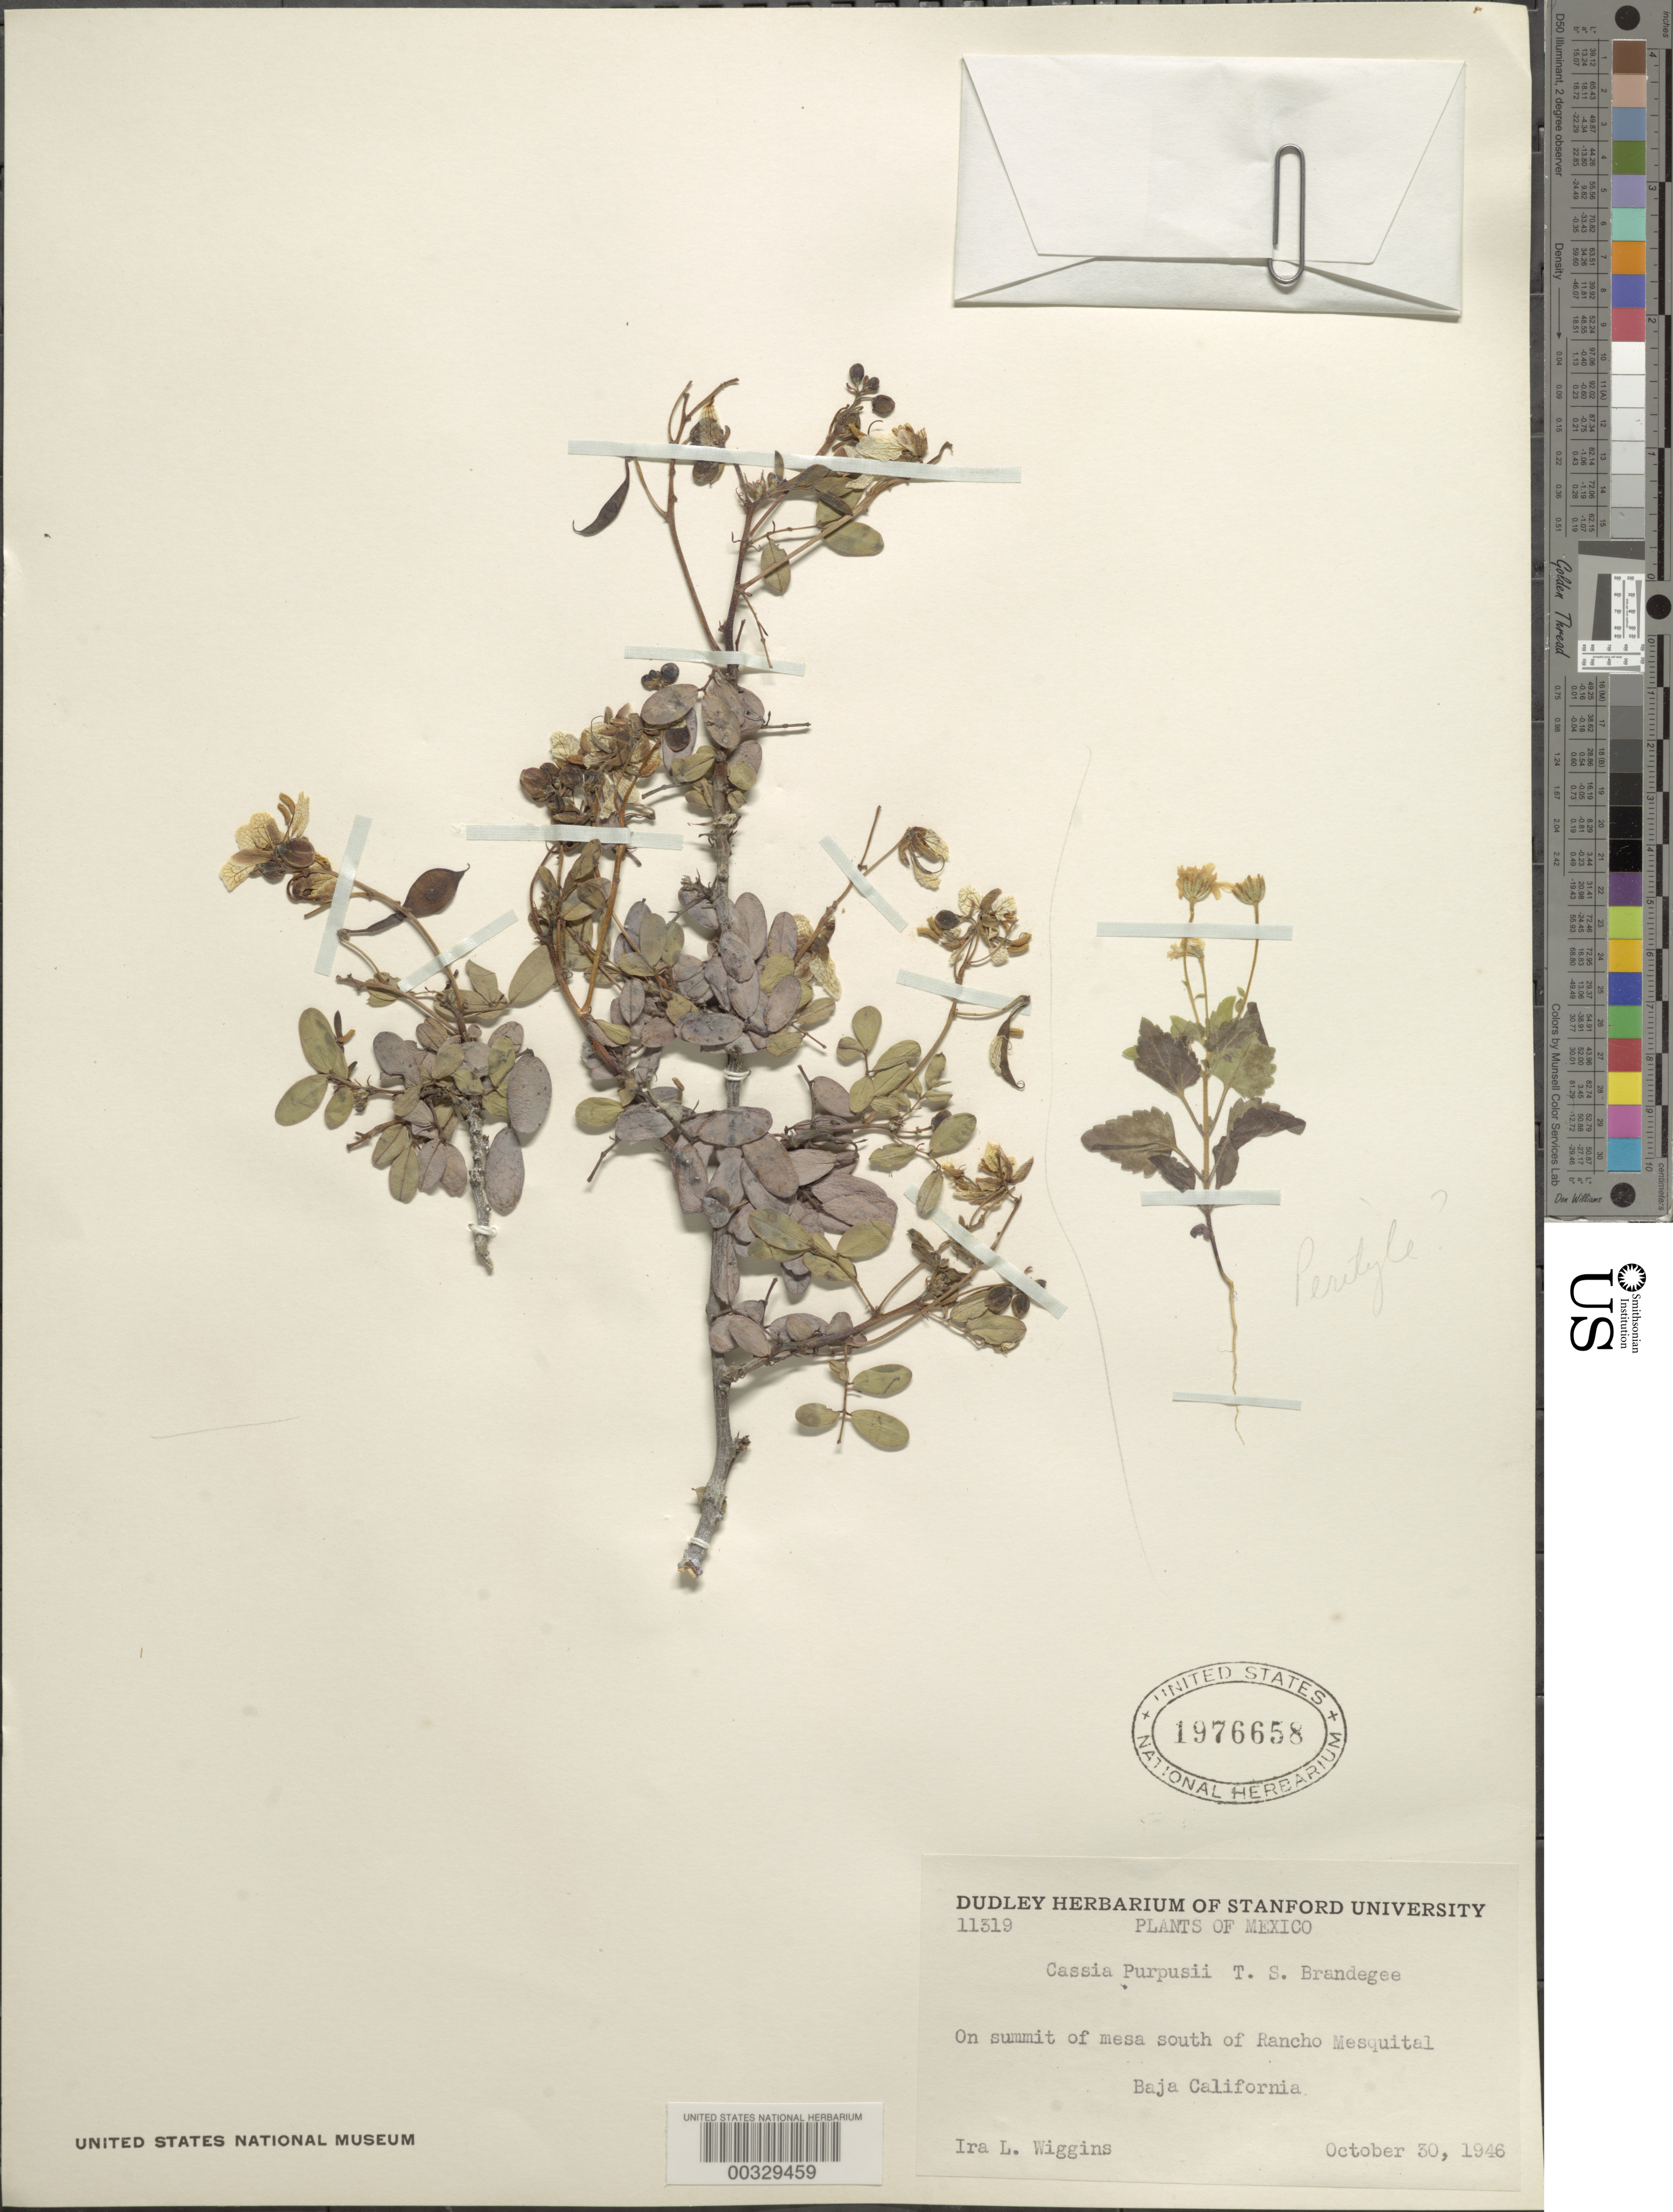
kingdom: Plantae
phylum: Tracheophyta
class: Magnoliopsida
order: Fabales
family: Fabaceae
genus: Senna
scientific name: Senna purpusii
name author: (Brandegee) H.S. Irwin & Barneby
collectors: I. L. Wiggins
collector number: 11319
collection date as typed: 30 Oct 1946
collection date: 1946-10-30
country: Mexico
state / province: Baja California Norte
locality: On summit of mesa S of rancho Mezquital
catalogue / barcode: US 1976658